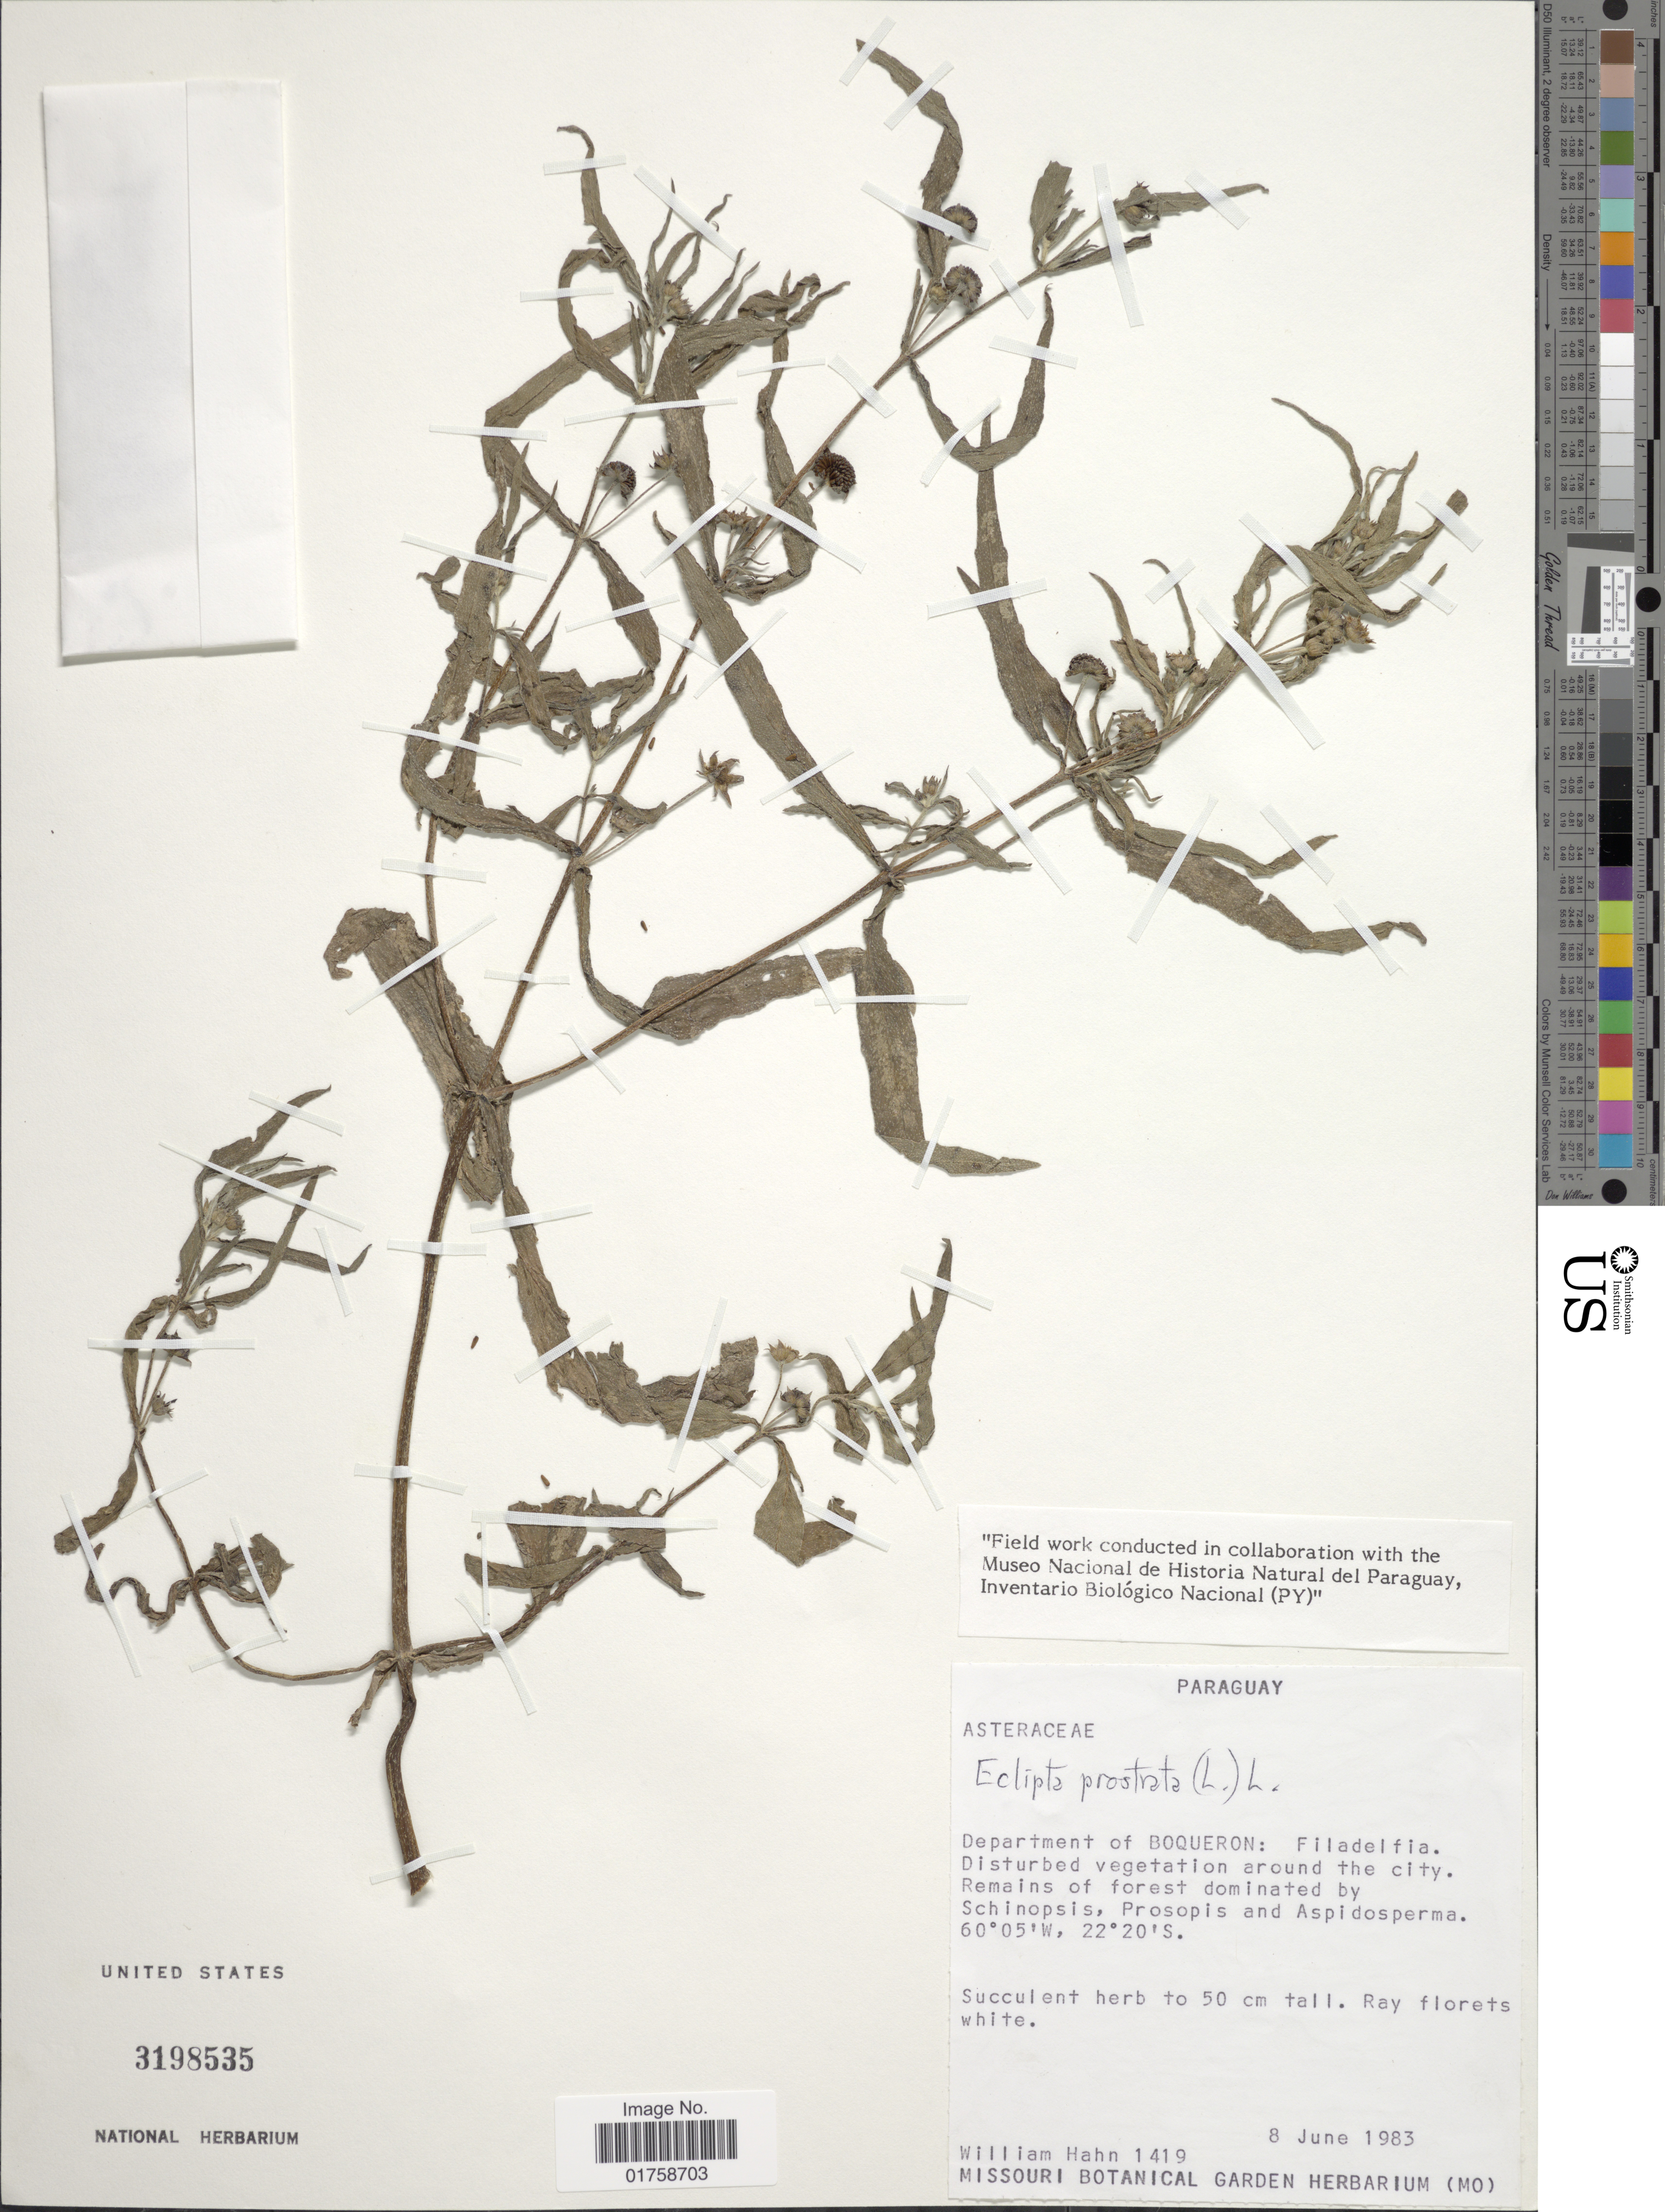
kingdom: Plantae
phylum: Tracheophyta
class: Magnoliopsida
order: Asterales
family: Asteraceae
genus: Eclipta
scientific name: Eclipta alba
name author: (L.) Hassk.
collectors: W. J. Hahn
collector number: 1419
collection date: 1983-06-08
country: Paraguay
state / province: Boqueron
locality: Department of Boqueron: Filladelfia.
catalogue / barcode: US 3198535